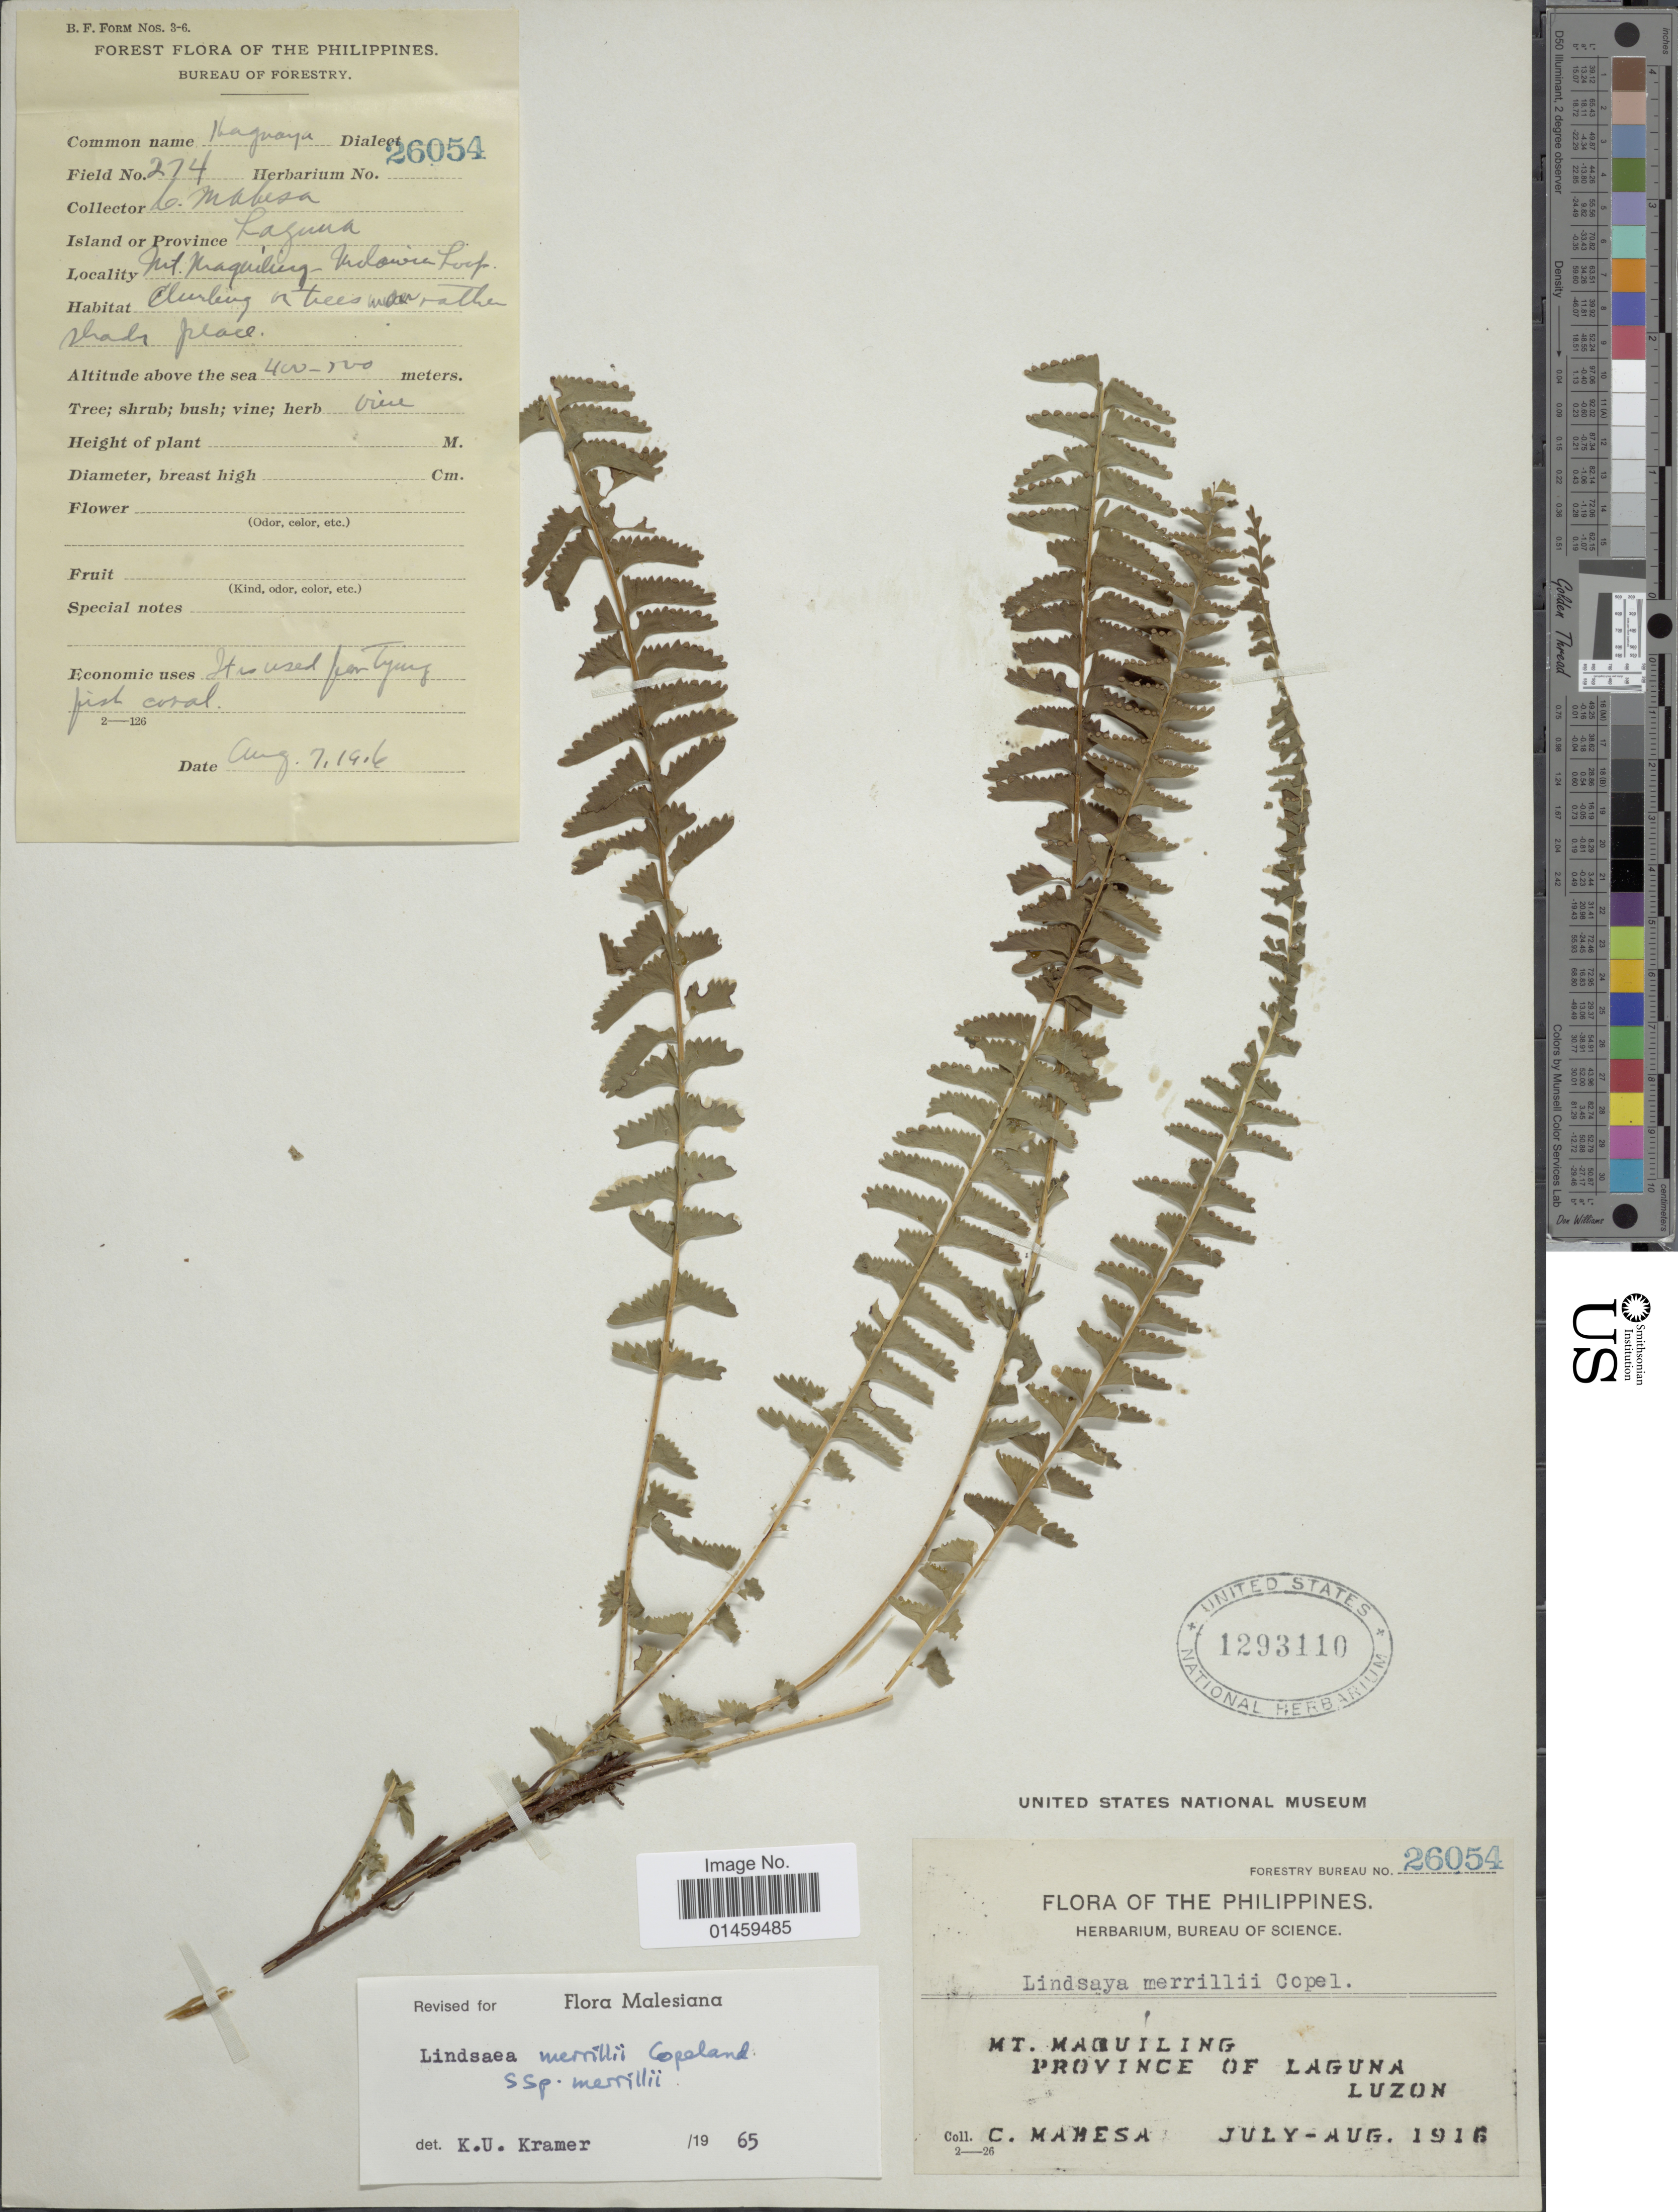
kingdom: Plantae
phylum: Tracheophyta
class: Polypodiopsida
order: Polypodiales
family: Lindsaeaceae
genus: Lindsaea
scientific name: Lindsaea merrillii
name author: Copel. in Perkins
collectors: C. Mamesa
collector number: Foresty Bureau 26054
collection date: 1916-07/1916-08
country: Philippines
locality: Mt. Maquiling. Province of Laguna. Luzon.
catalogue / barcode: US 1293110